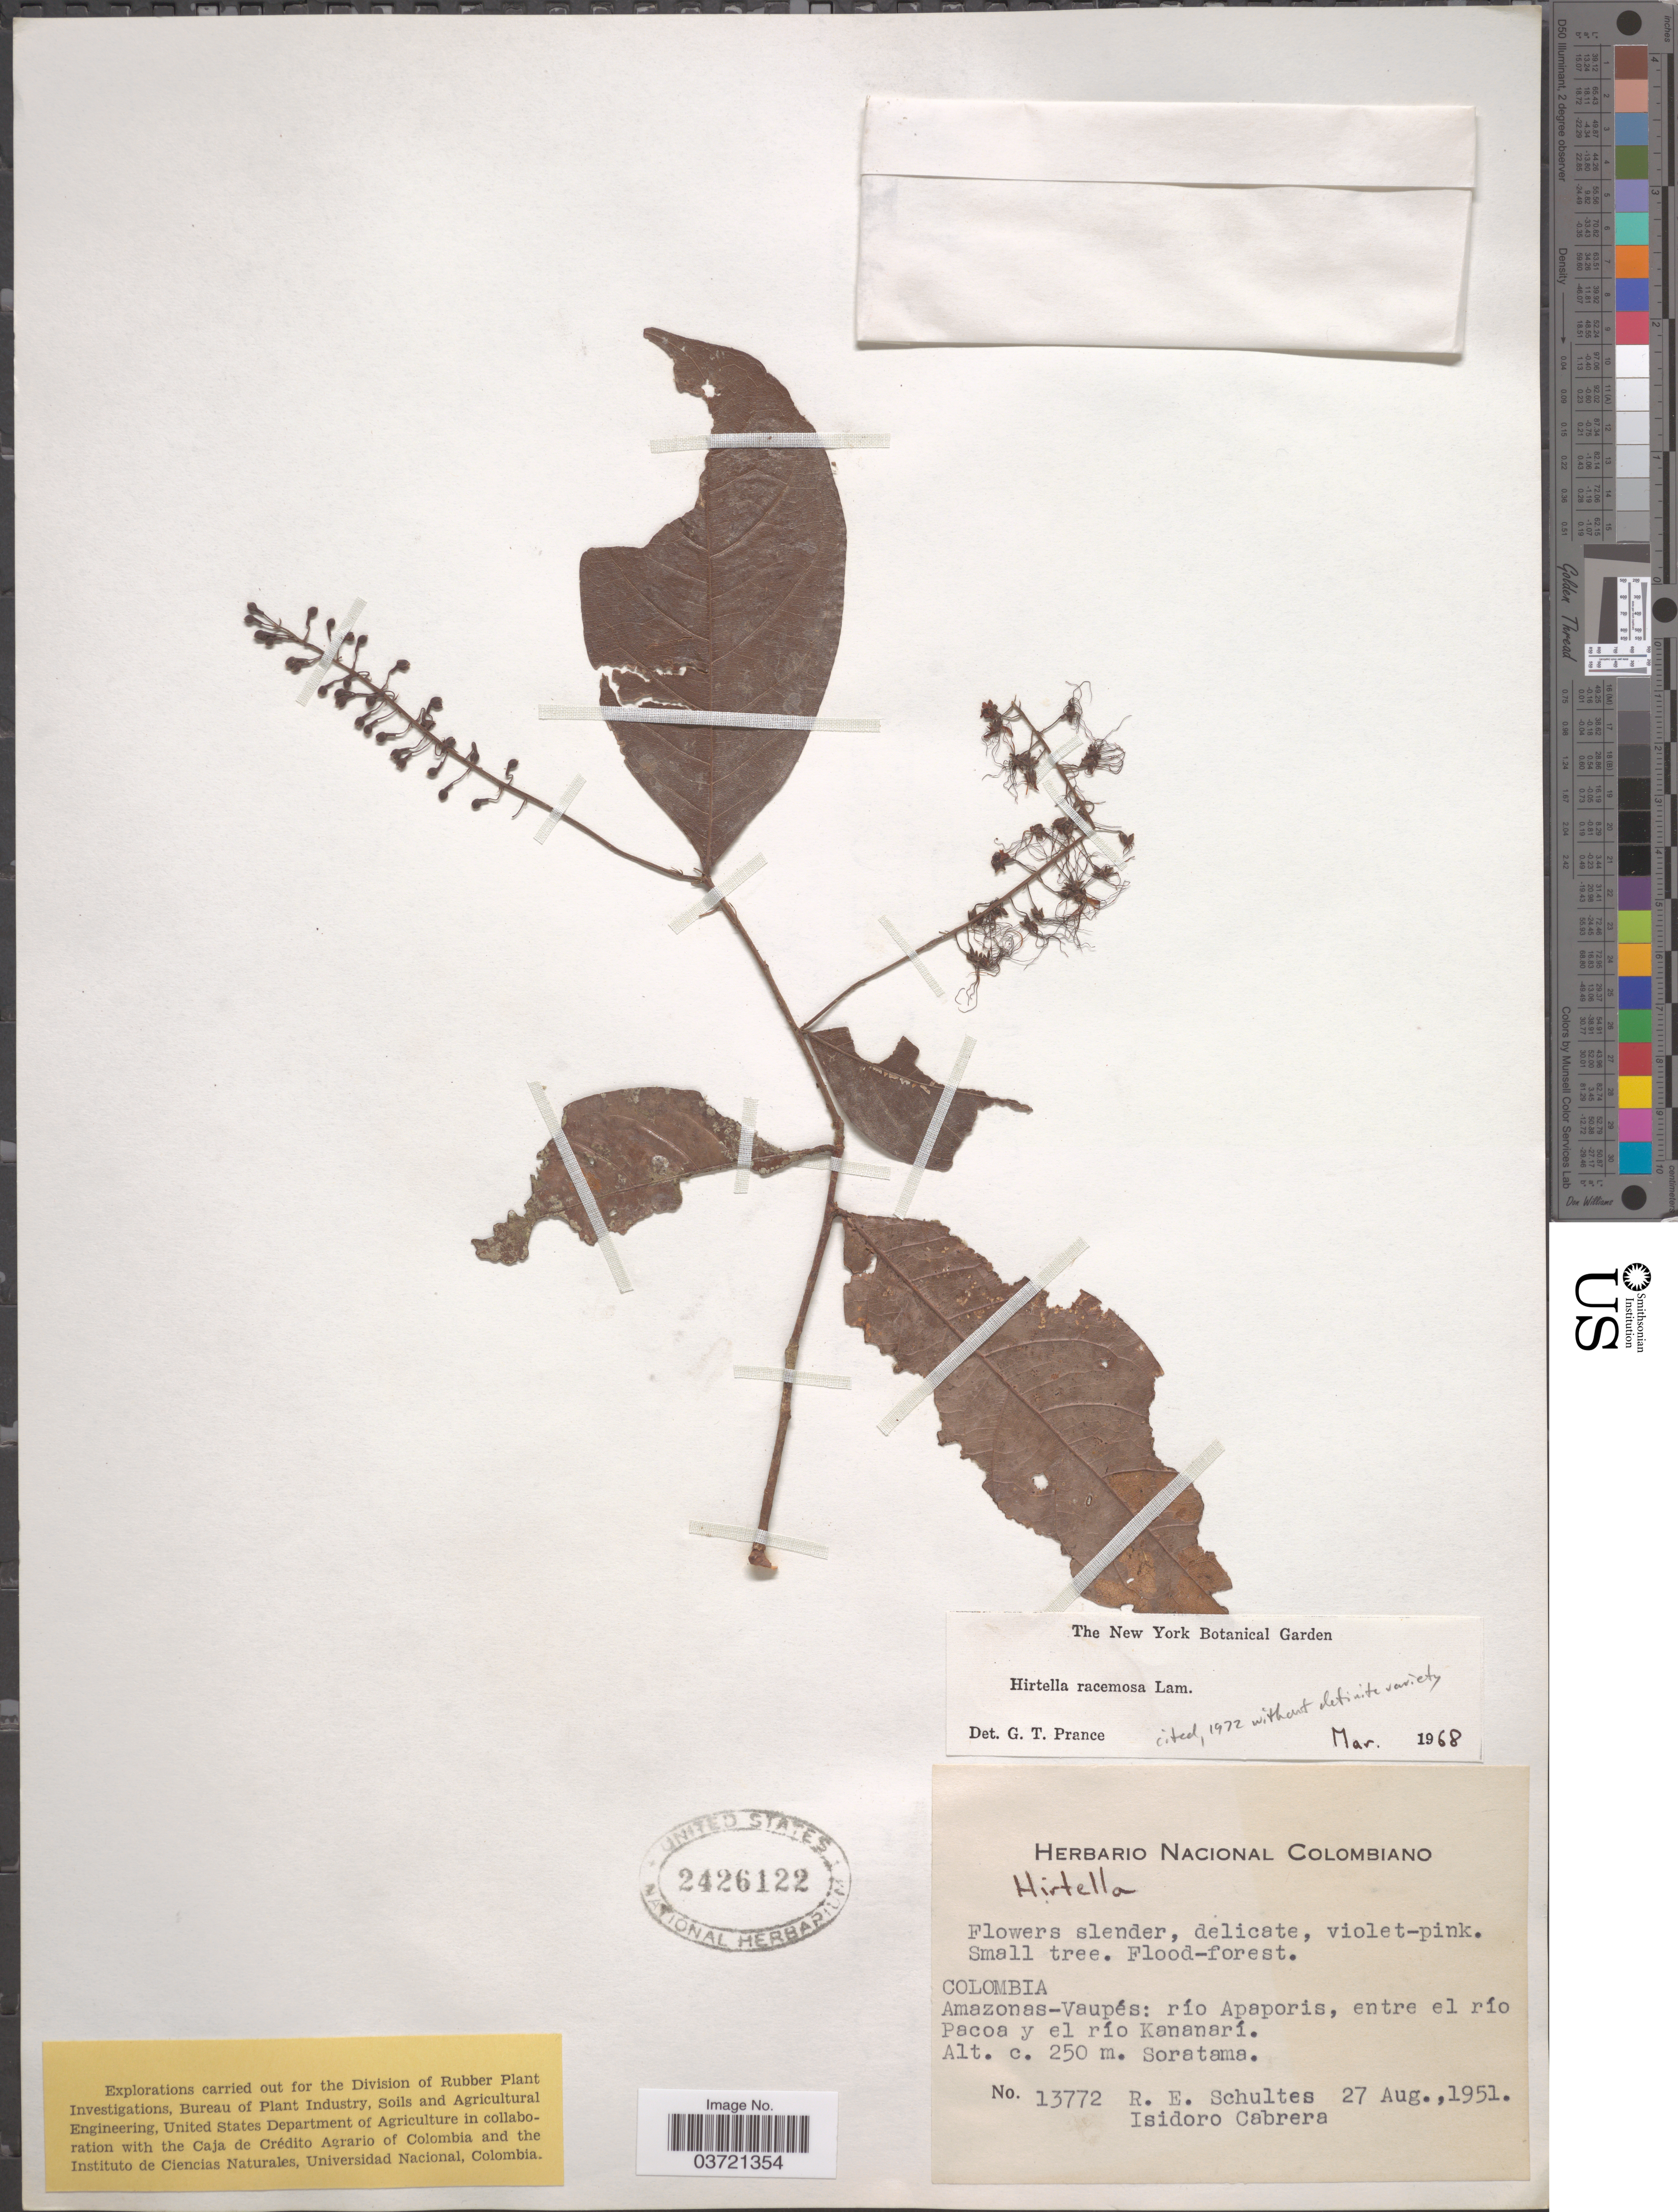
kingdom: Plantae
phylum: Tracheophyta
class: Magnoliopsida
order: Malpighiales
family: Chrysobalanaceae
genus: Hirtella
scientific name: Hirtella racemosa var. racemosa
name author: Lam.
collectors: R. E. Schultes & I. Cabrera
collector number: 13772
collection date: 1951-08-27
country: Colombia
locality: Amazonas-Vaupés: río Apaporis, entre el río Pacoa y el río Kananarí. Soratama.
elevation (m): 250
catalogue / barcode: US 2426122